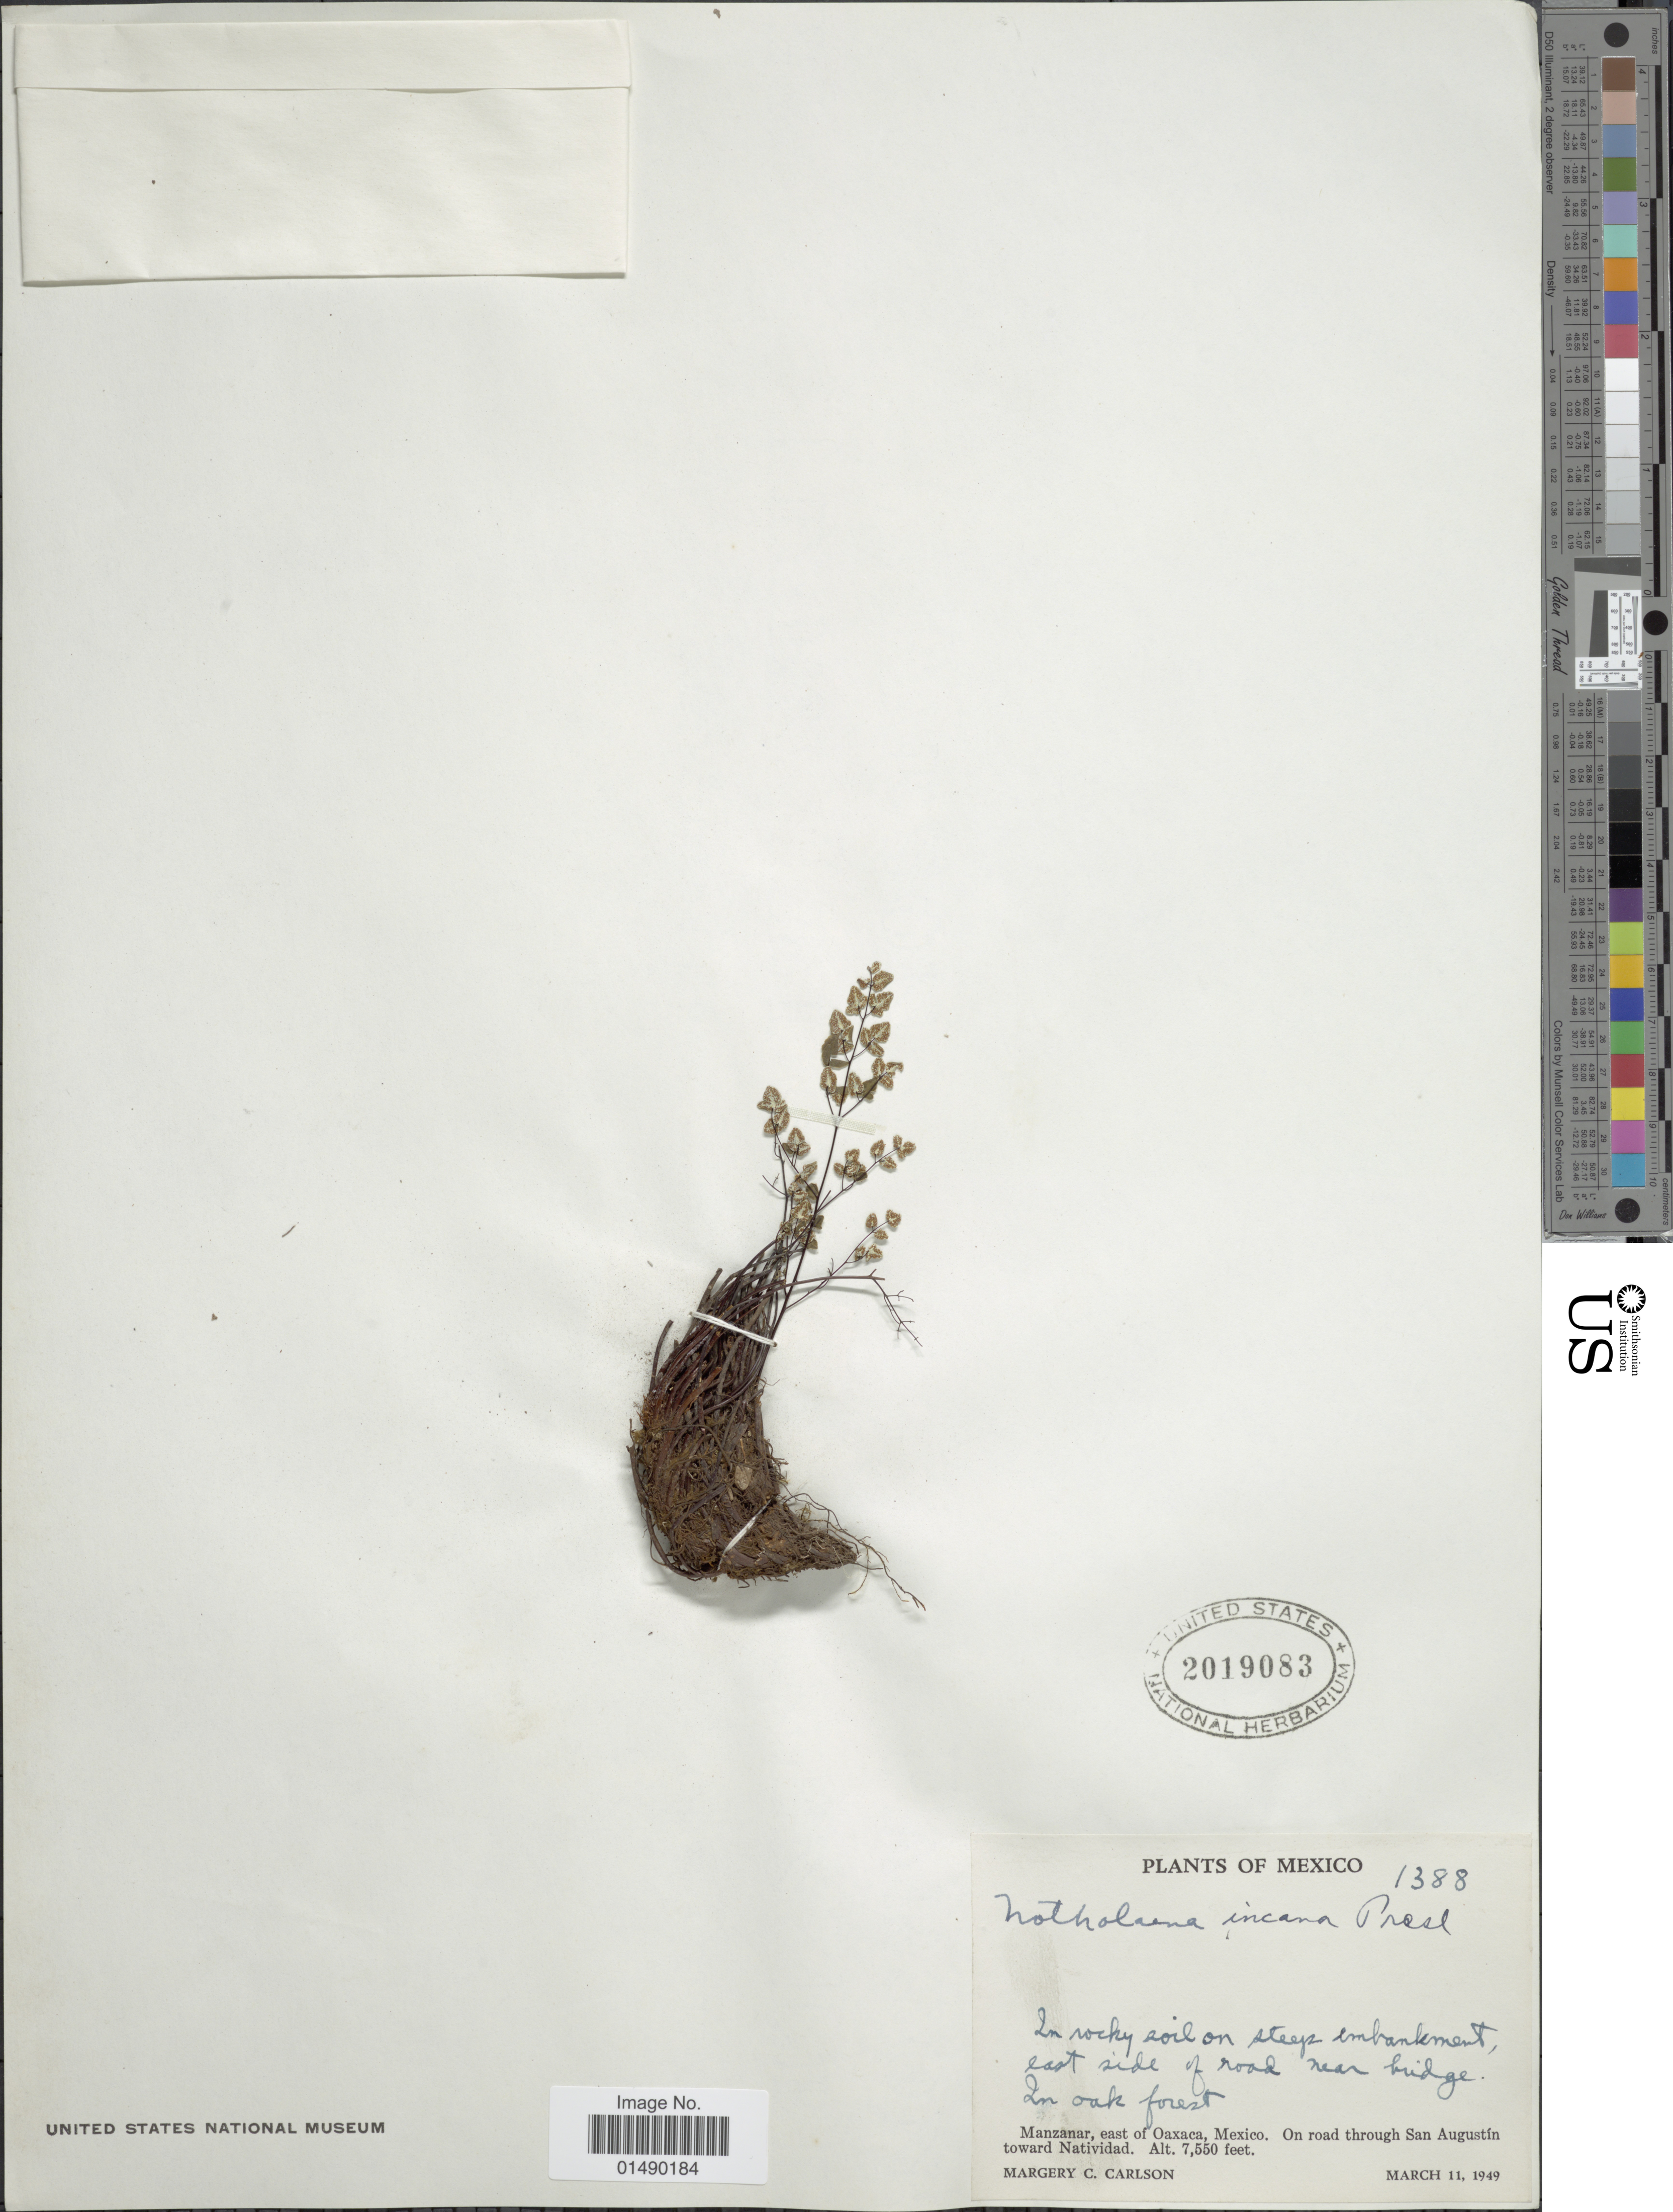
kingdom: Plantae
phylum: Tracheophyta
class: Polypodiopsida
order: Polypodiales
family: Pteridaceae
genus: Argyrochosma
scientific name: Argyrochosma incana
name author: (C. Presl) Windham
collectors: M. C. Carlson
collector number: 1388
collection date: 1949-03-11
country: Mexico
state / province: Oaxaca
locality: Mexico, Manzanar, east of Oaxaca Mexico, on road through San Augustin toward Nativadad.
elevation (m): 2301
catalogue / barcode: US 2019083